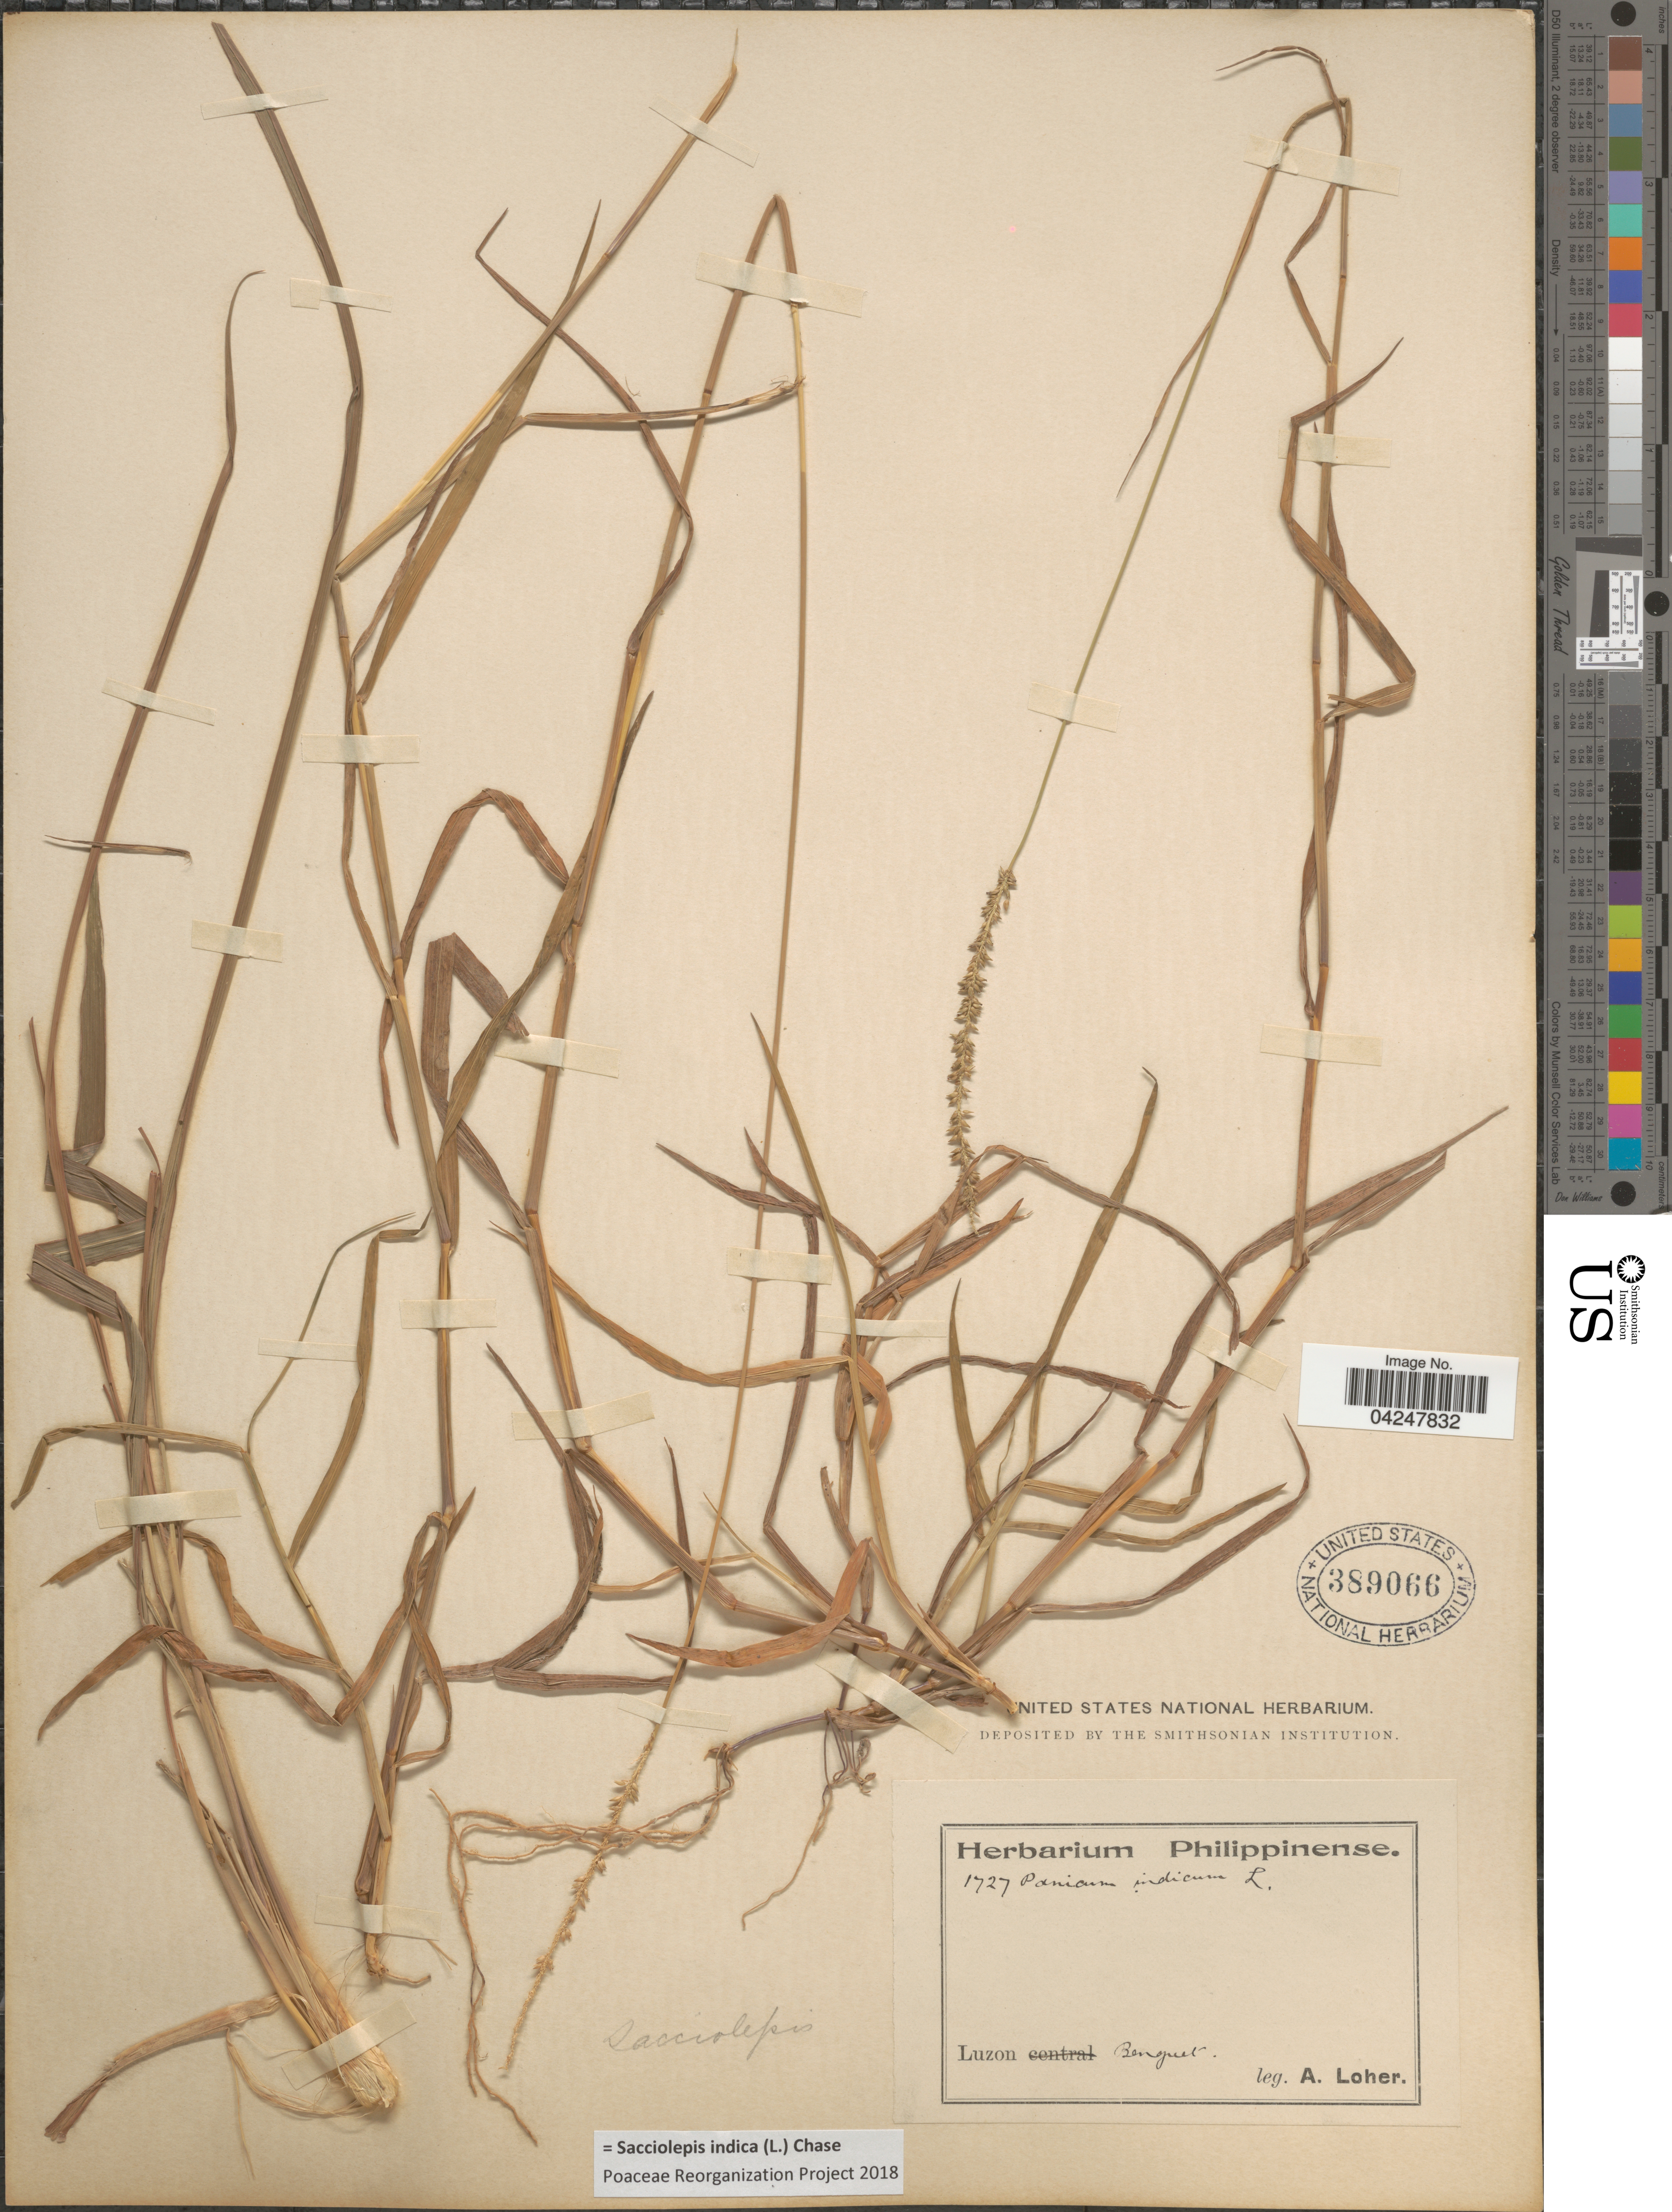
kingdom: Plantae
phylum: Tracheophyta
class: Liliopsida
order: Poales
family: Poaceae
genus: Sacciolepis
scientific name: Sacciolepis indica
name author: (L.) Chase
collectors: A. Loher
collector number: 1727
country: Philippines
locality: Luzon. Benguet.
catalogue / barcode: US 389066